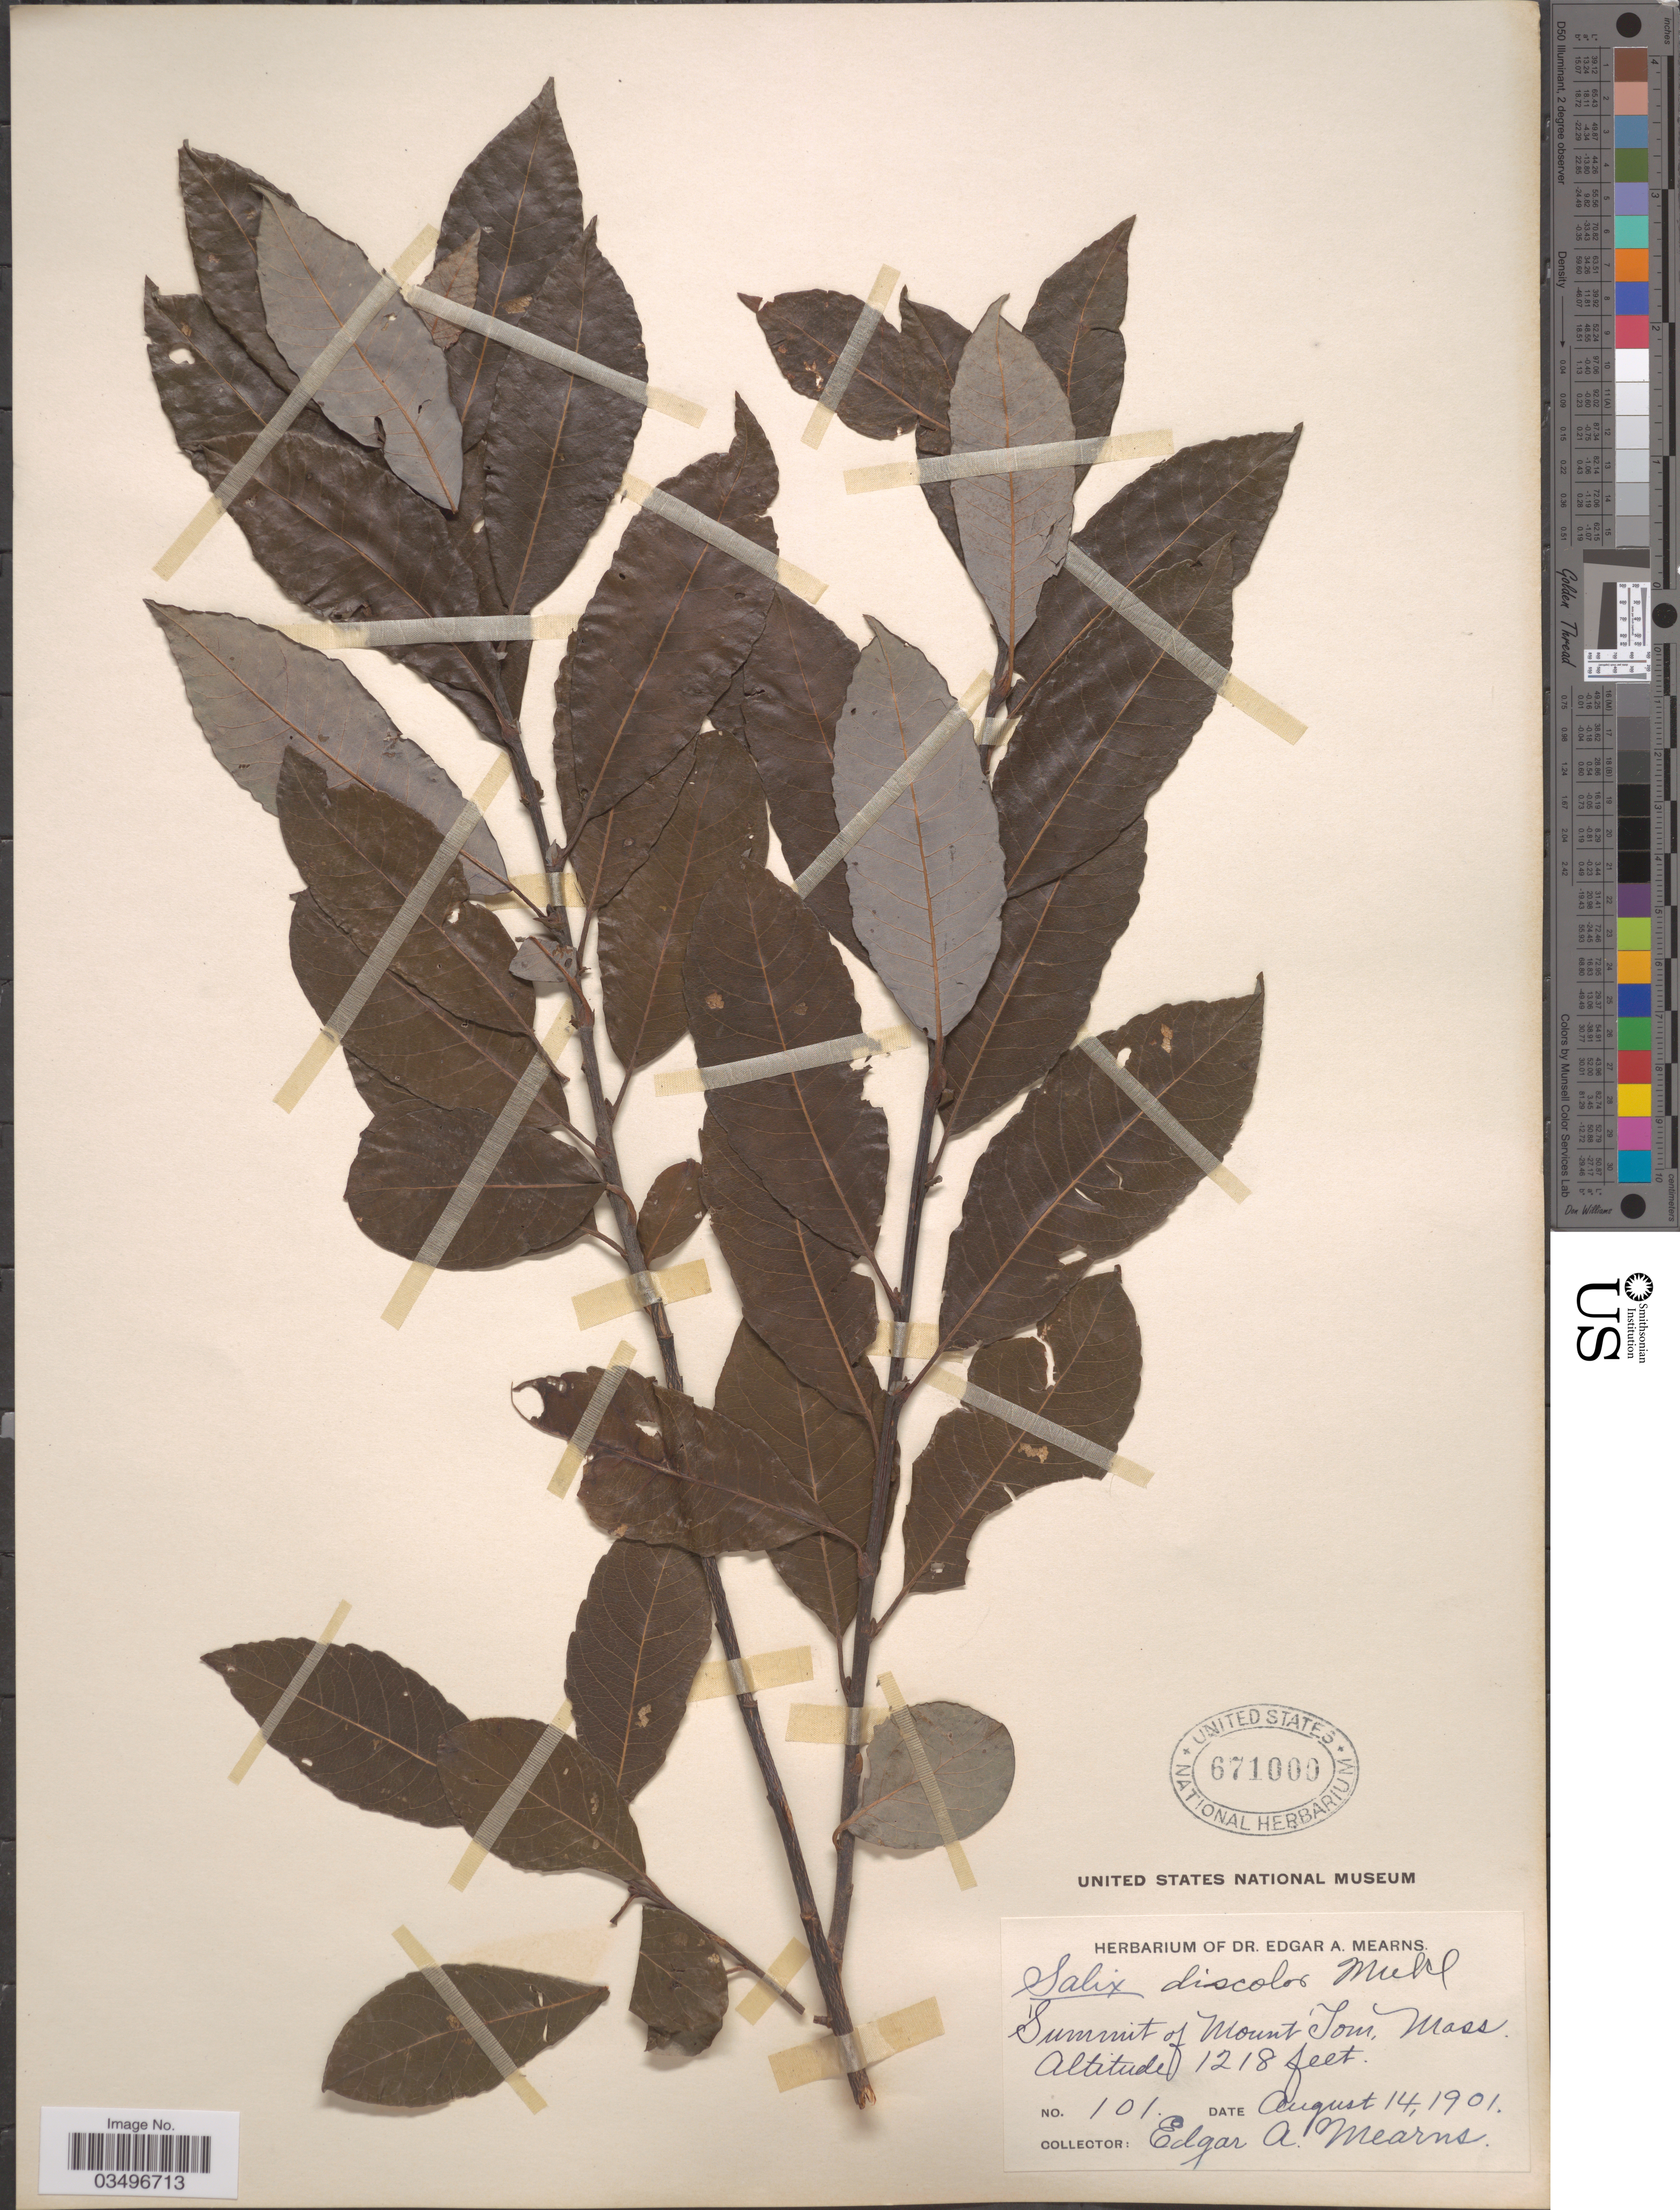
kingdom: Plantae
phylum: Tracheophyta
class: Magnoliopsida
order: Malpighiales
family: Salicaceae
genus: Salix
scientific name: Salix discolor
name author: Muhl.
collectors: E. A. Mearns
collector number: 101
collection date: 1901-08-14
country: United States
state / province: Massachusetts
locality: Summit of Mount Tom.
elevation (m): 371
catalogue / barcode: US 671000